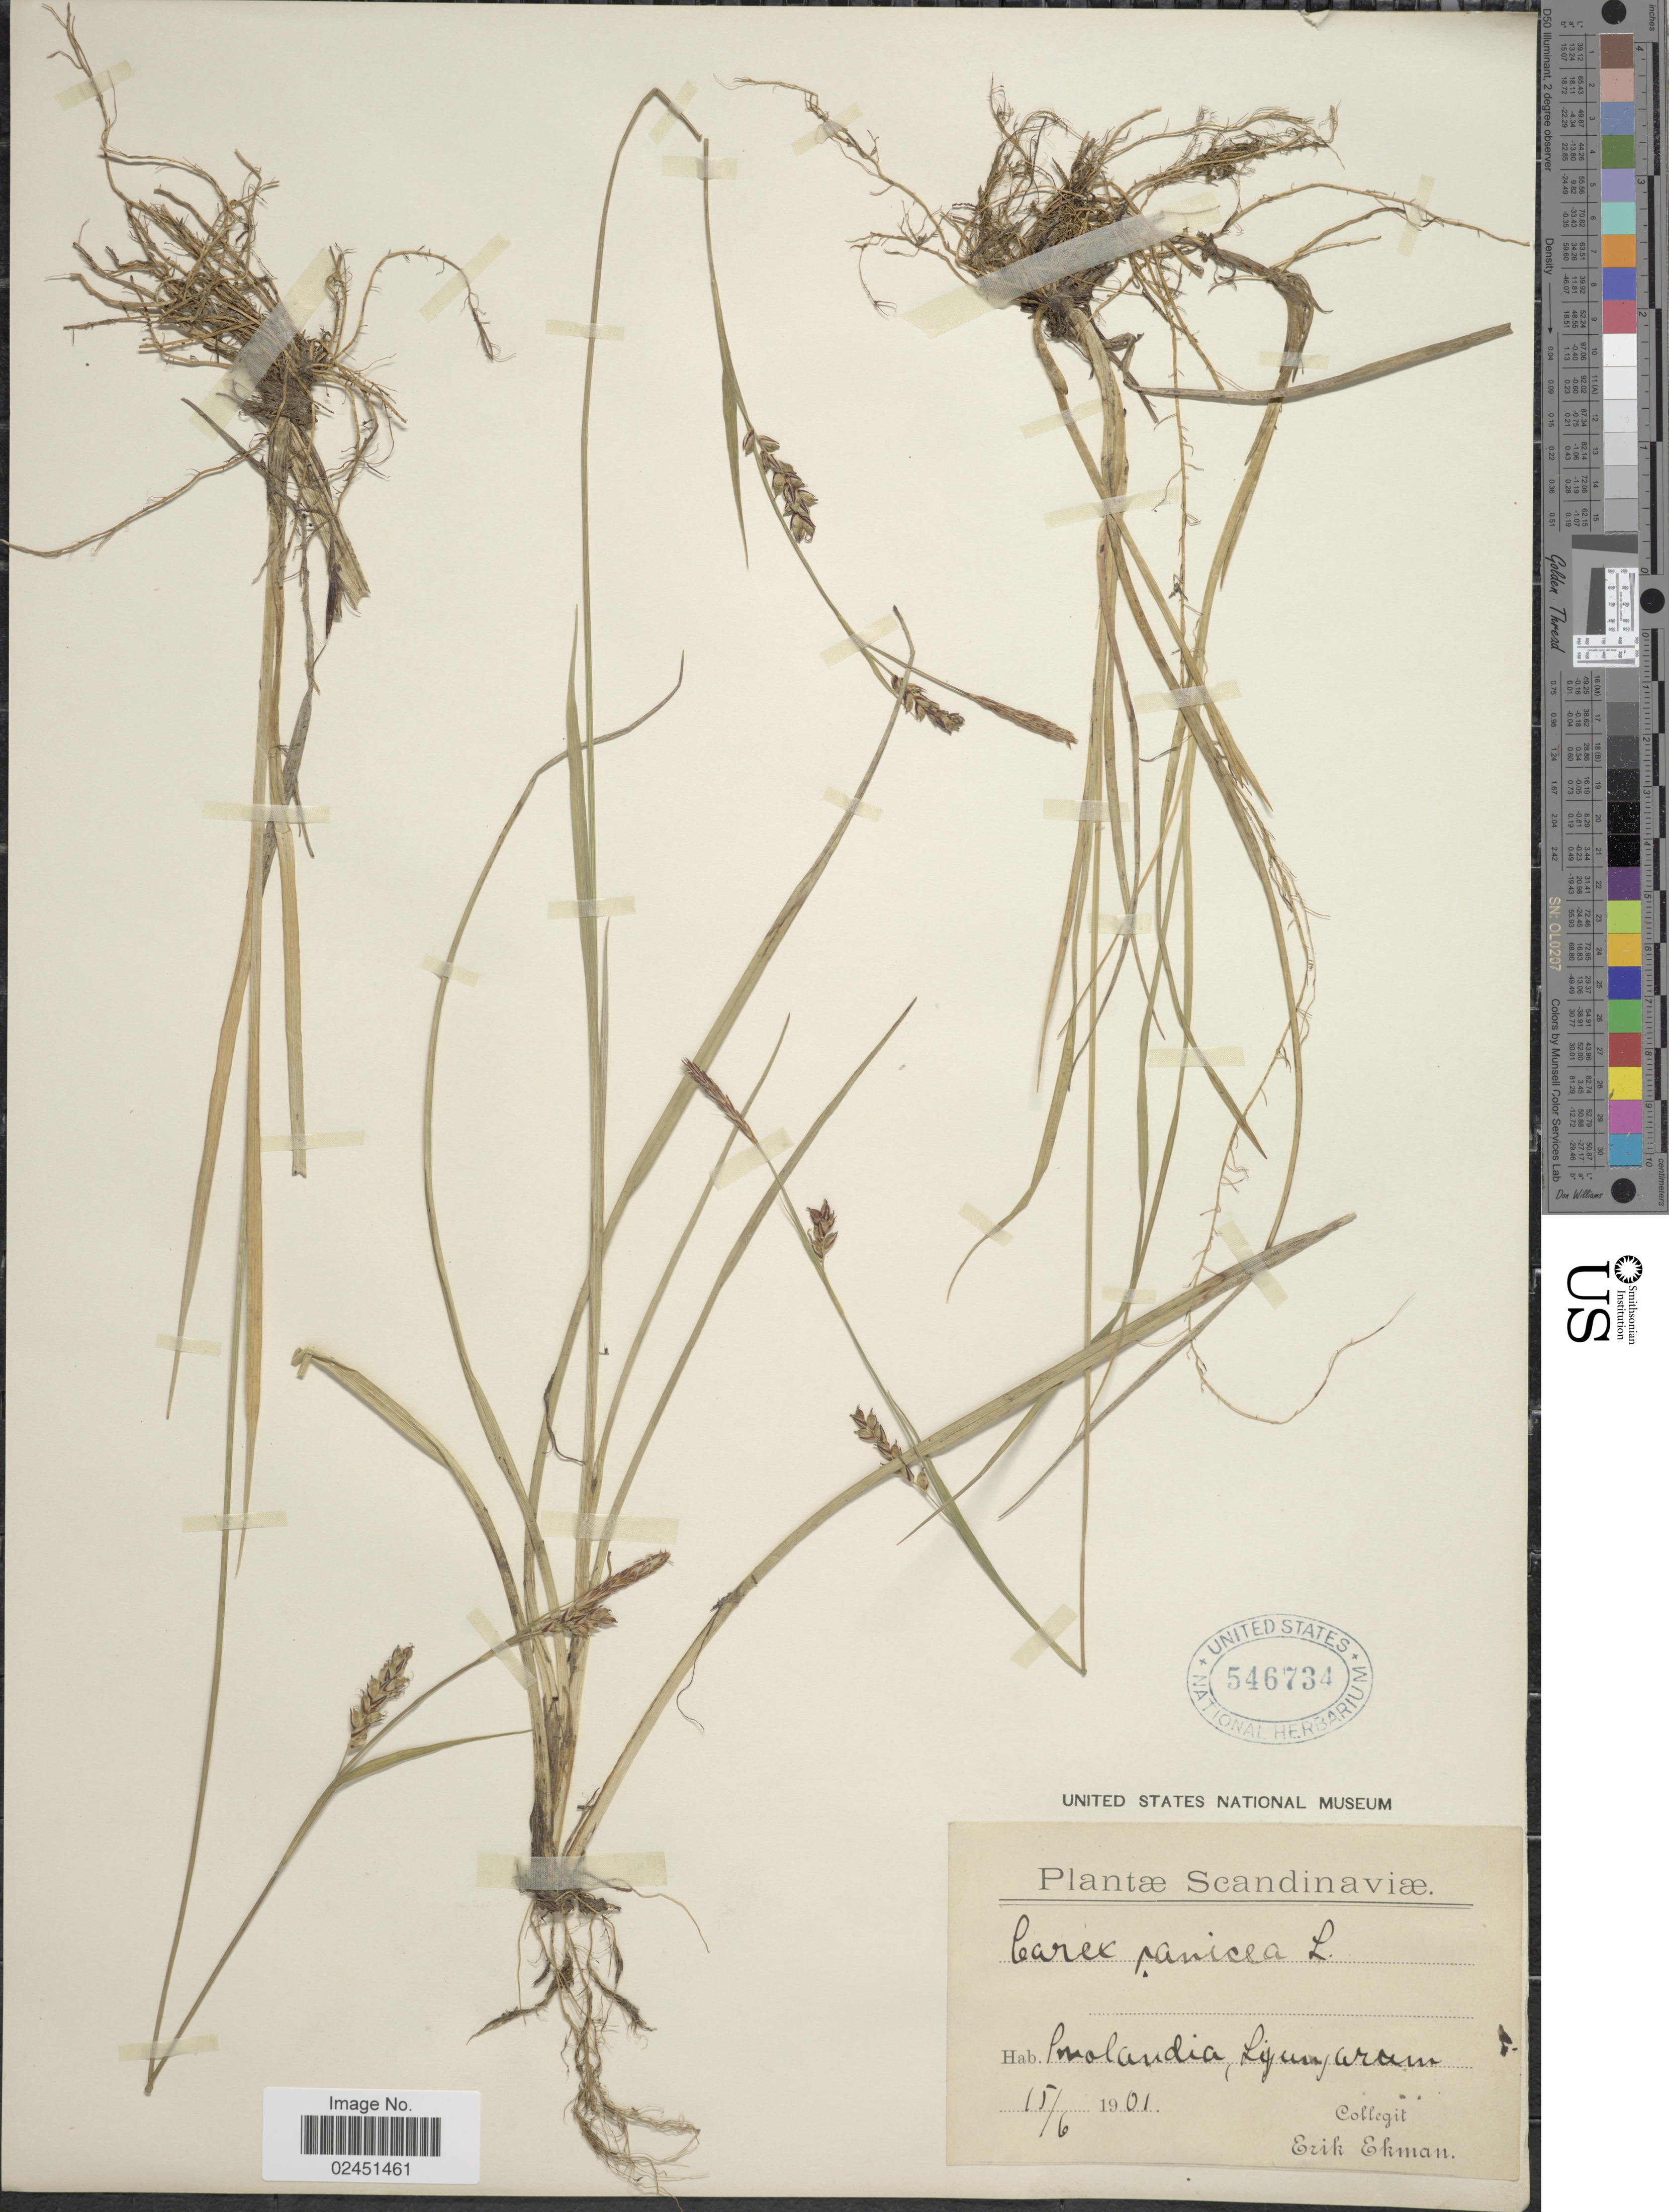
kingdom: Plantae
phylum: Tracheophyta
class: Liliopsida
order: Poales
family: Cyperaceae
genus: Carex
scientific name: Carex panicea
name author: L.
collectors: E. L. Ekman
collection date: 1901-06-15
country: Sweden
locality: Scandinaviae, Smolandia, Ljungarum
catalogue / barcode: US 546734